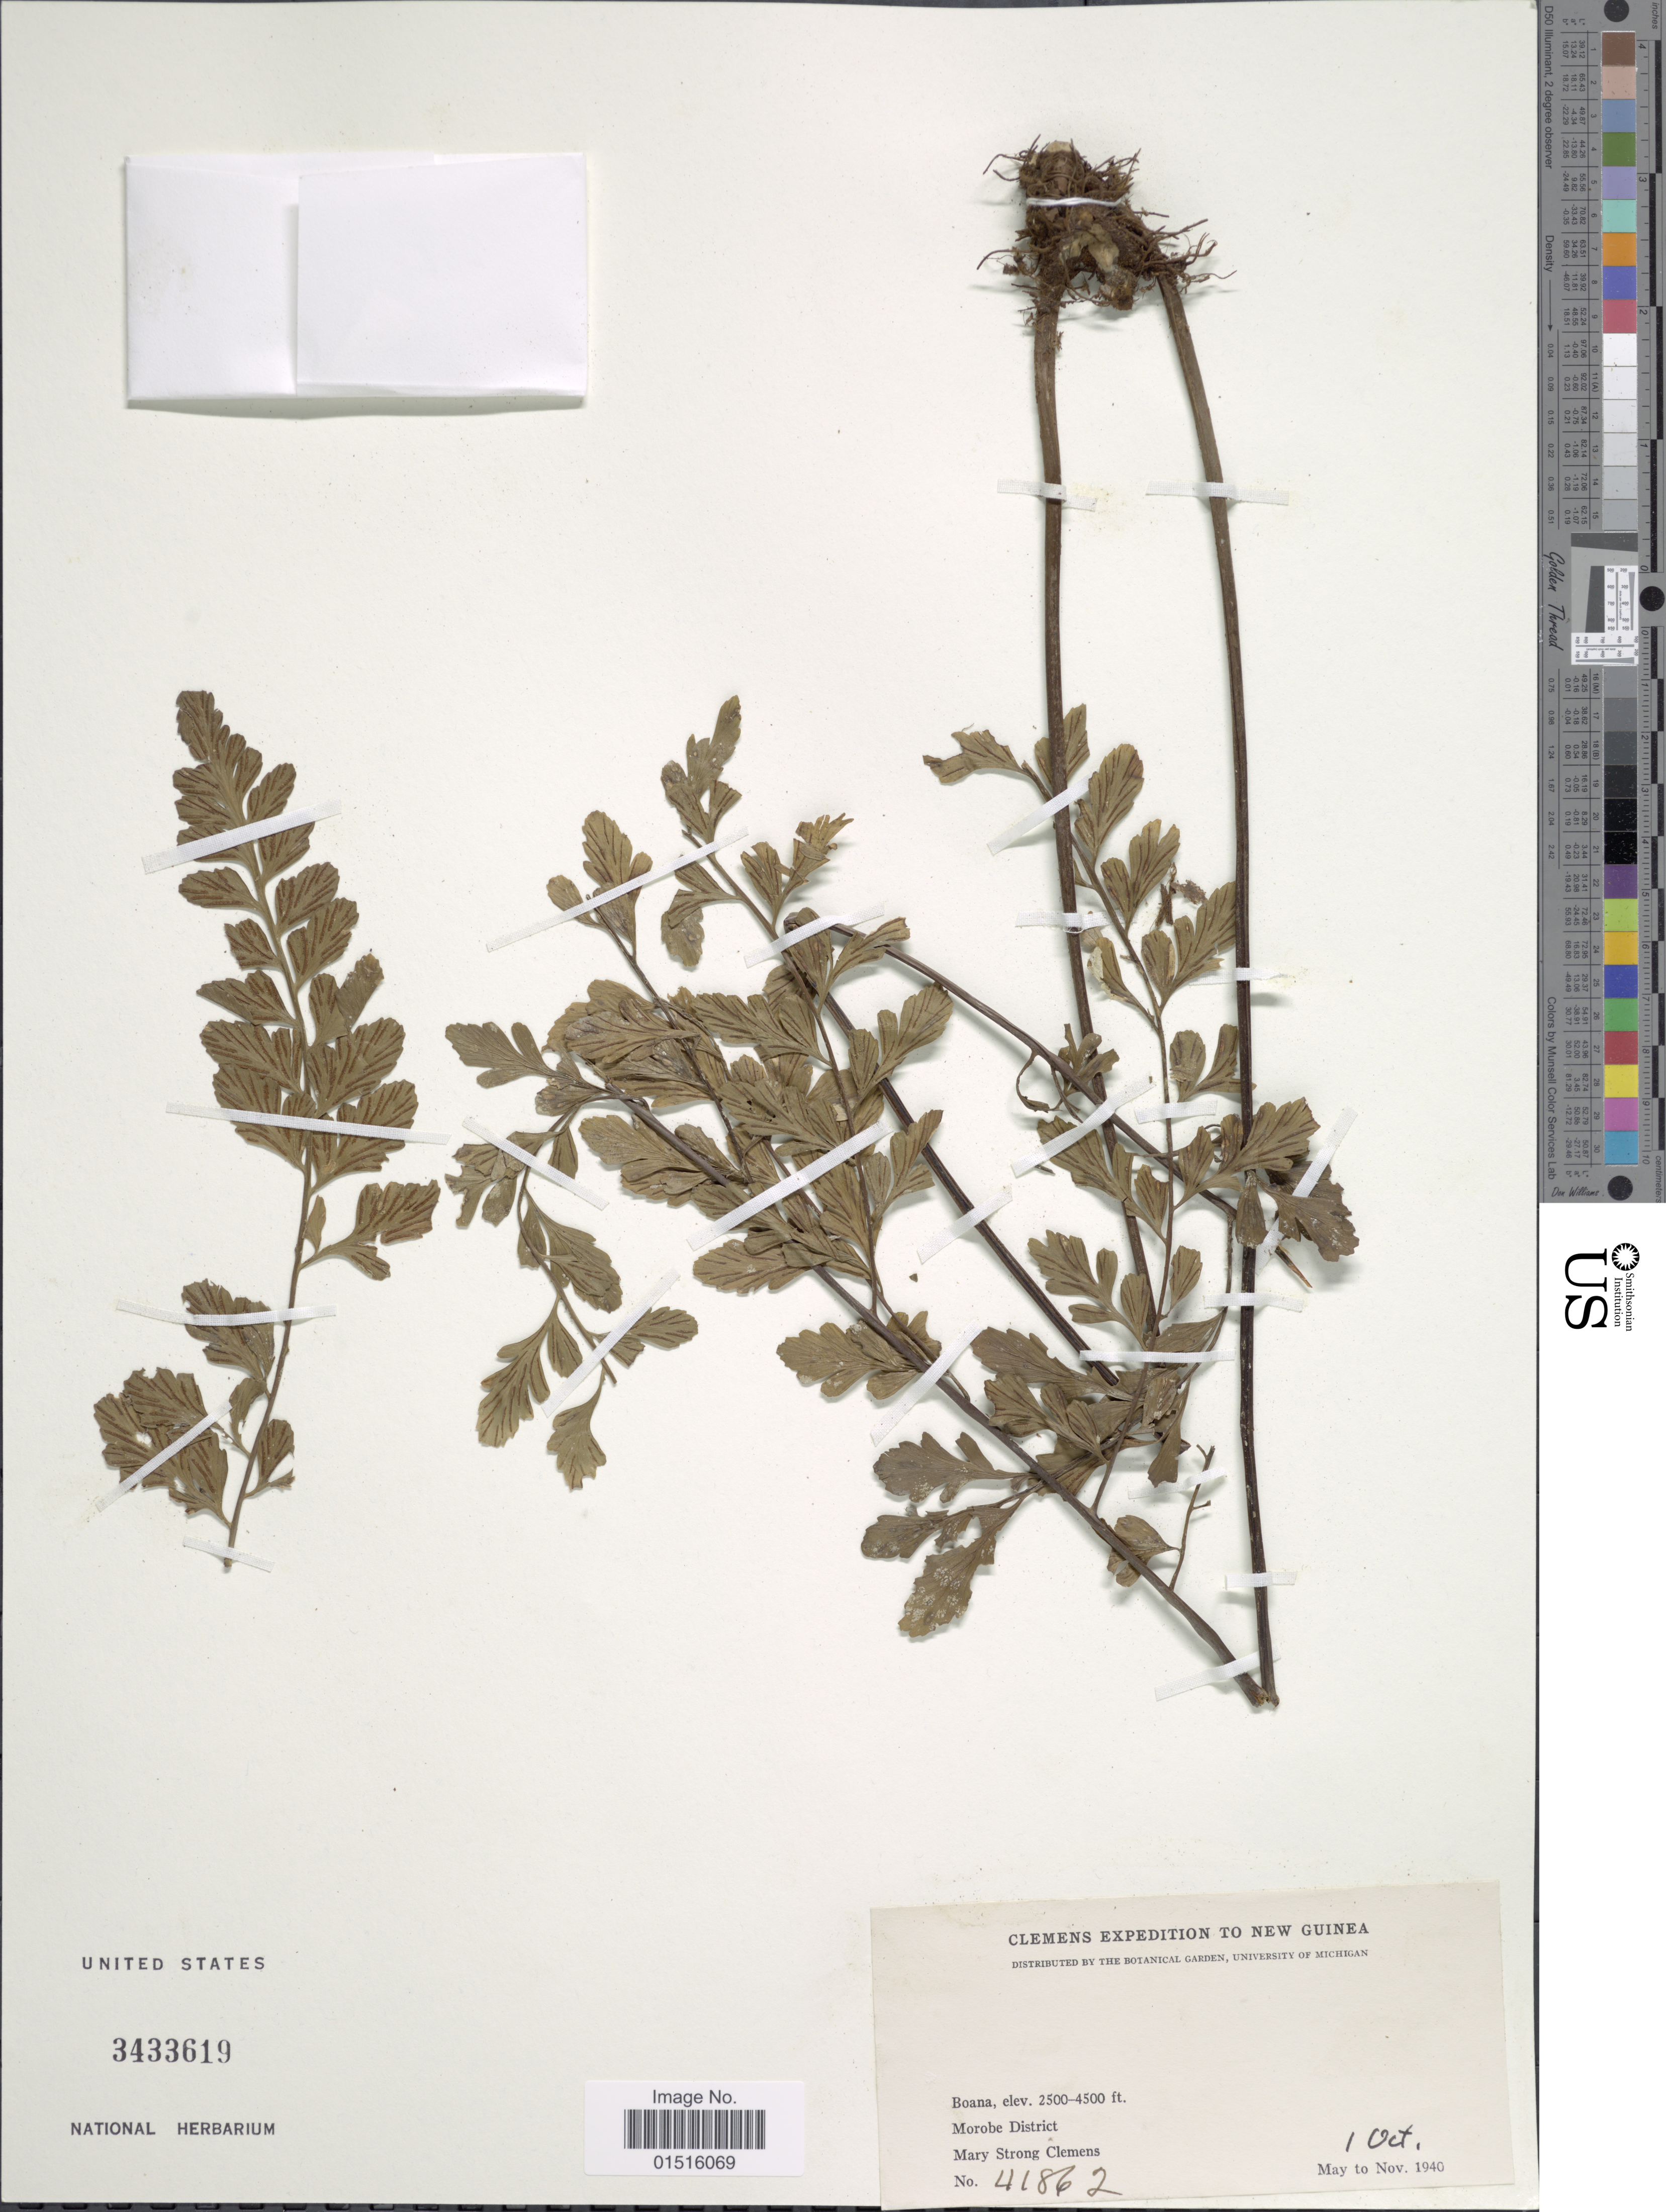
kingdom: Plantae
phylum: Tracheophyta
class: Polypodiopsida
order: Polypodiales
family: Aspleniaceae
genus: Asplenium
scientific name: Asplenium affine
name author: Sw.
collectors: M. S. Clemens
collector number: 41862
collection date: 1940-10-01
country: Papua New Guinea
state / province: Morobe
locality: Boana. new Guinea. Morobe District.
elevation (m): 762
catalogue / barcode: US 3433619